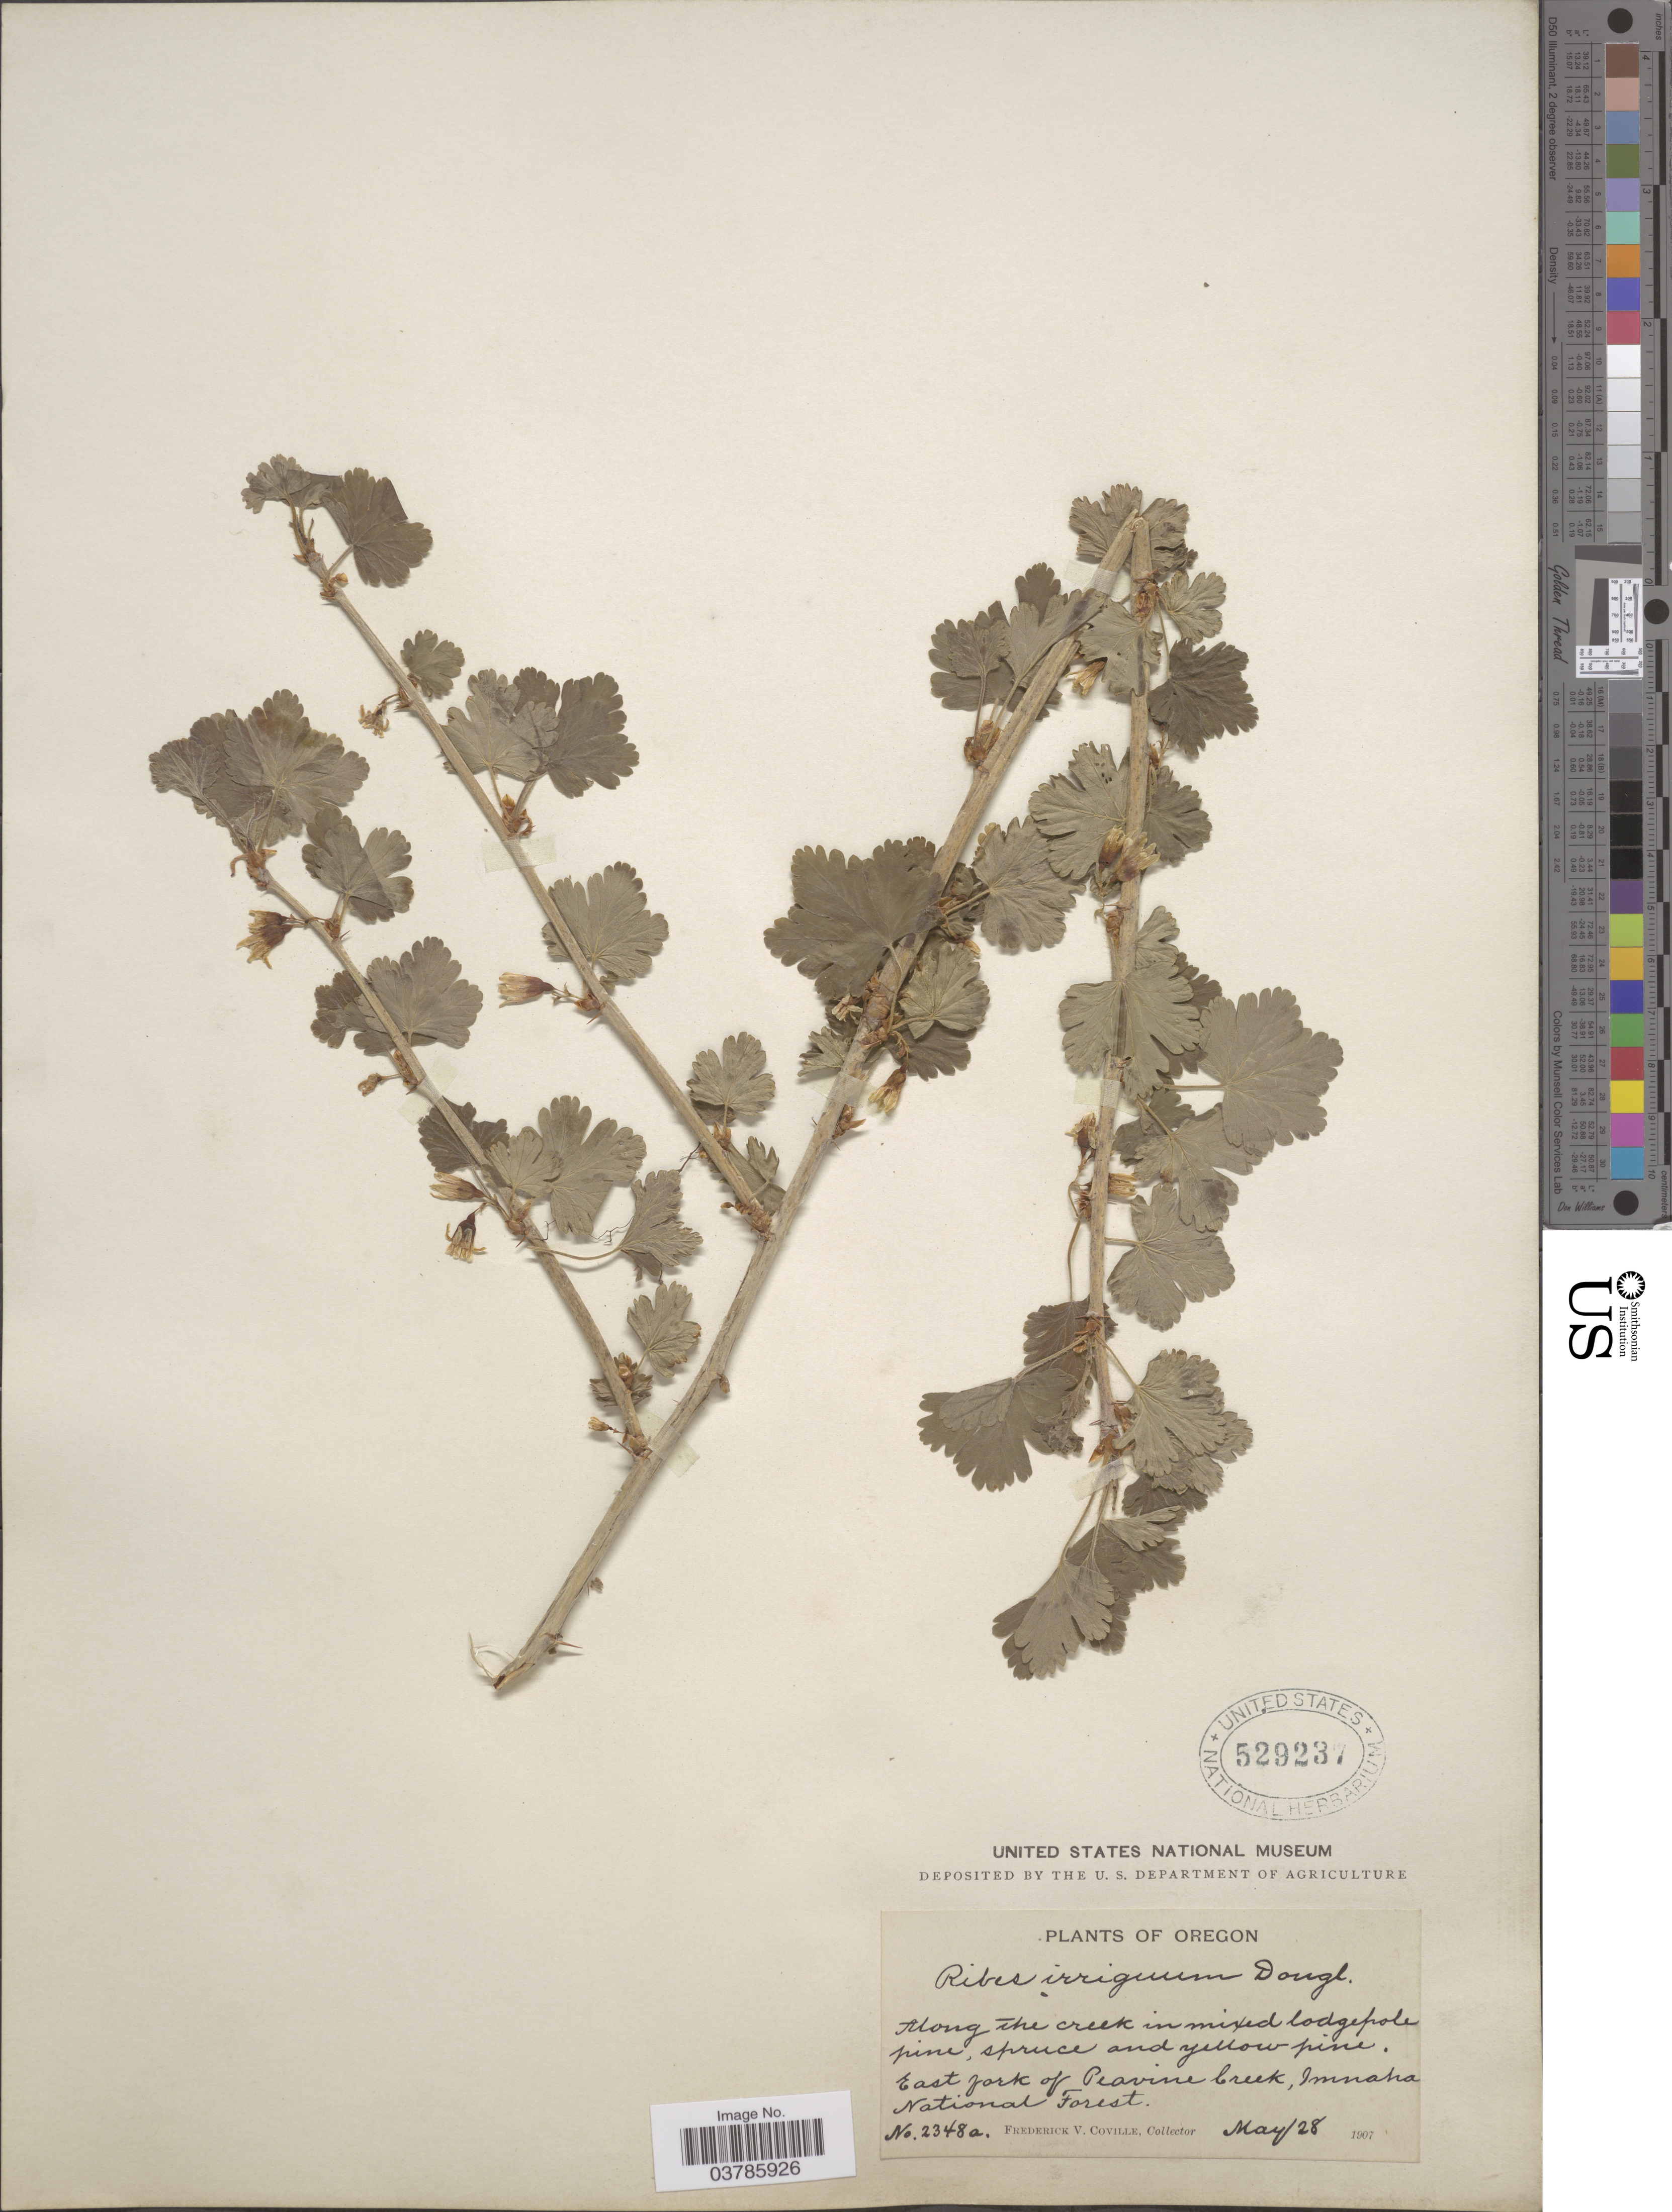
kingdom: Plantae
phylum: Tracheophyta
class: Magnoliopsida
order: Saxifragales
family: Grossulariaceae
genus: Ribes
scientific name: Ribes oxyacanthoides var. irriguum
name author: (Douglas) Jancz.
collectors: F. V. Coville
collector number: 2348a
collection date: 1907-05-28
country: United States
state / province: Oregon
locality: Along the creek. East fork of Peavine Creek, Imnaha National Forest.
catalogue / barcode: US 529237